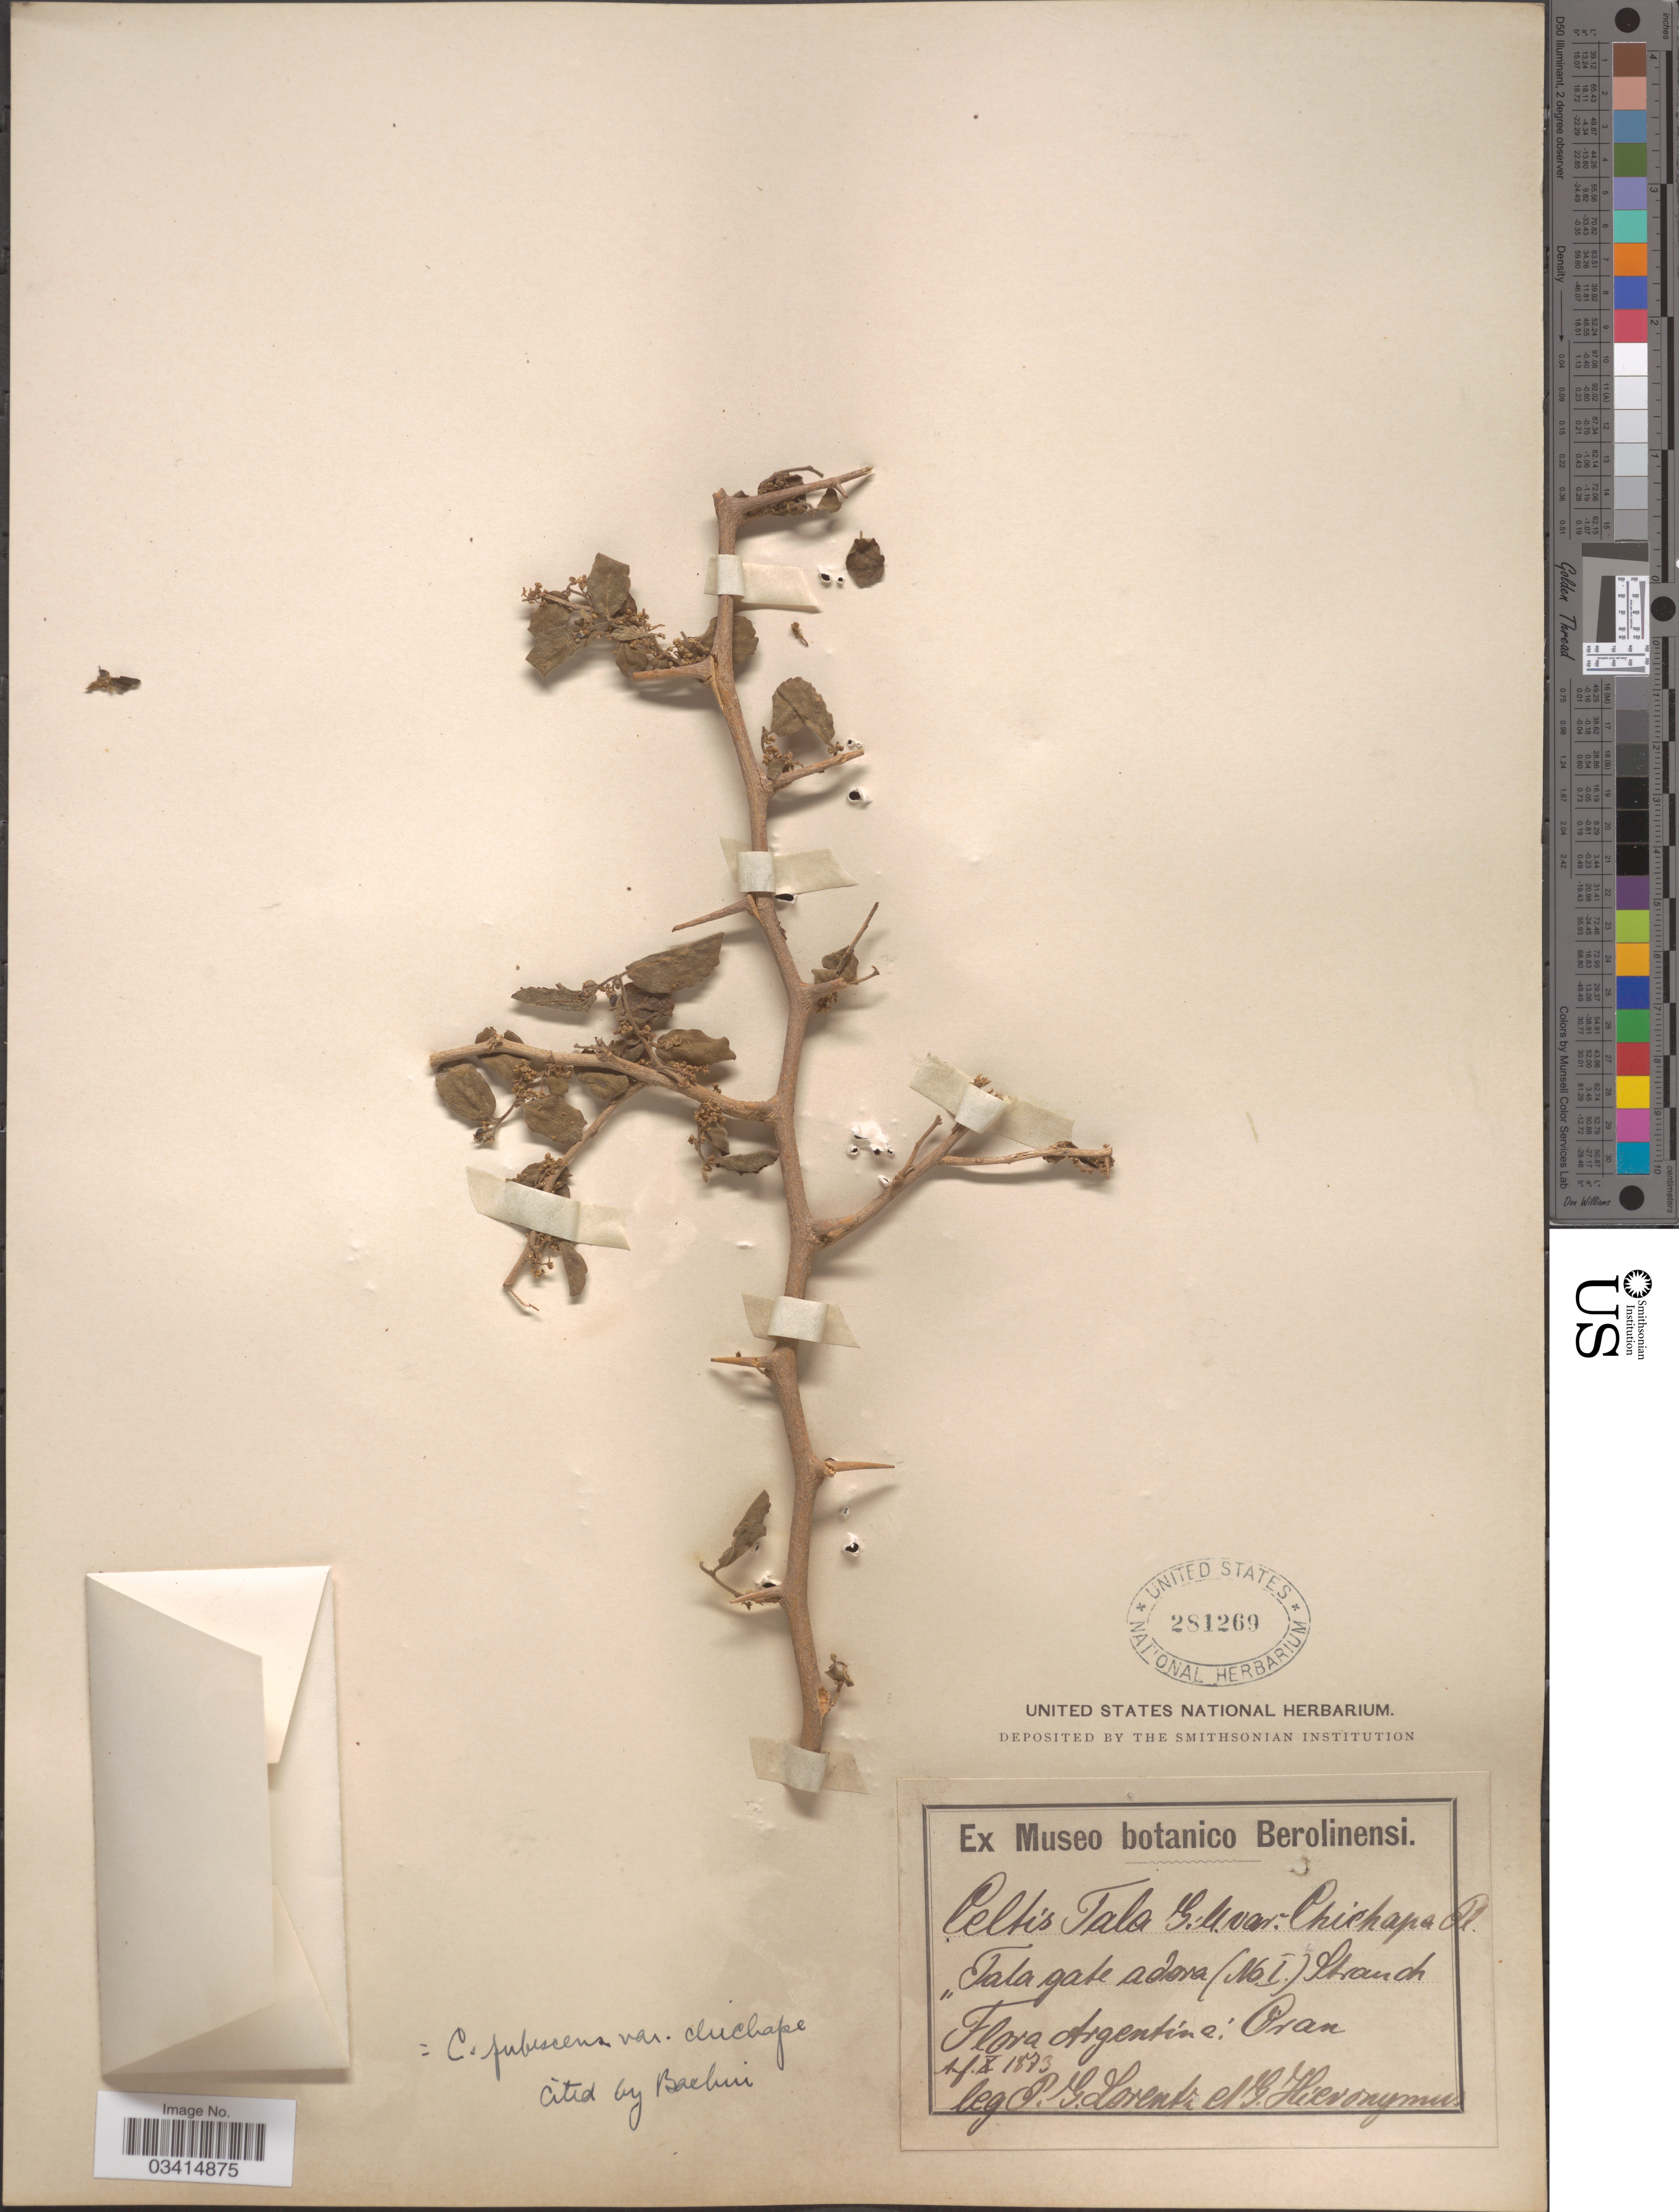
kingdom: Plantae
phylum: Tracheophyta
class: Magnoliopsida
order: Rosales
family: Cannabaceae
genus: Celtis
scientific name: Celtis chichape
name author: (Wedd.) Miq.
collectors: P. G. Lorentz & G. H. Hieronymus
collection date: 1873-10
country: Argentina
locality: Oran.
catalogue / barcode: US 281269